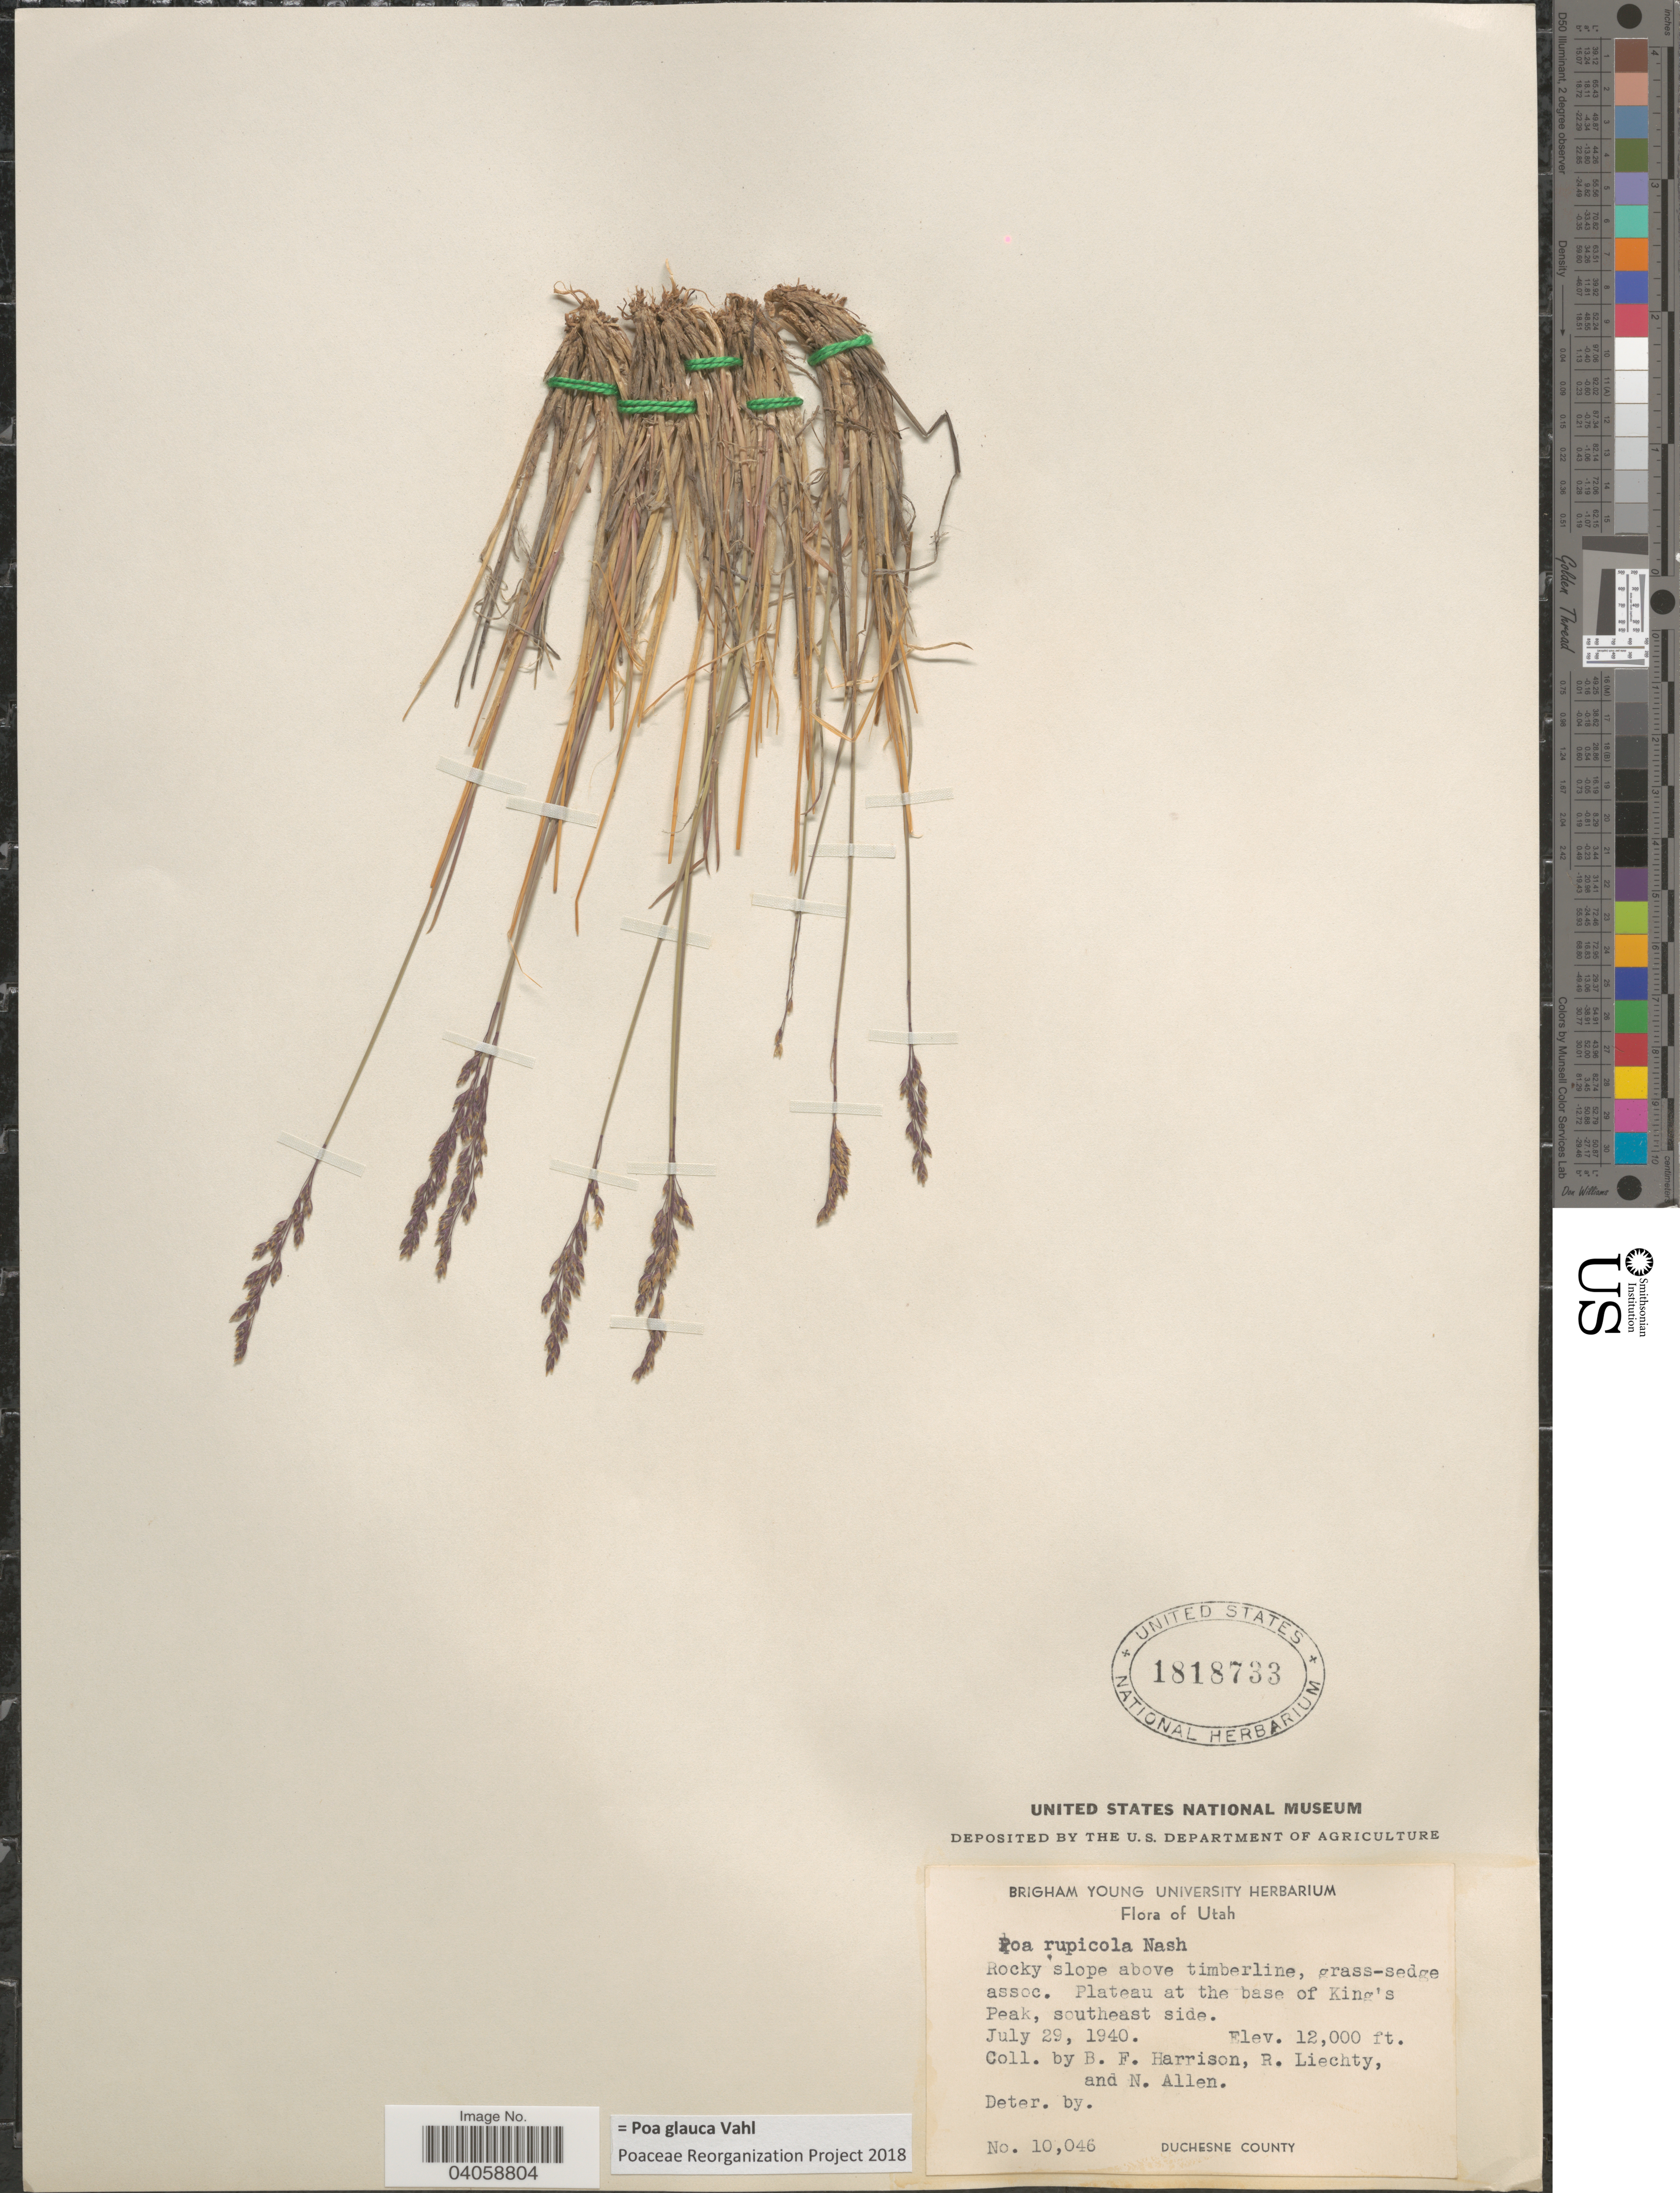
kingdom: Plantae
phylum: Tracheophyta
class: Liliopsida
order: Poales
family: Poaceae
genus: Poa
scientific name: Poa glauca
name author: Vahl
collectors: B. F. Harrison, R. Liechty & N. Allen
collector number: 10046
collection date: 1940-07-29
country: United States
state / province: Utah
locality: Rocky slope above timberline. Plateau at the base of King's Peak, southeast side. Duchesne County.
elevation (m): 3658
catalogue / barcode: US 1818733